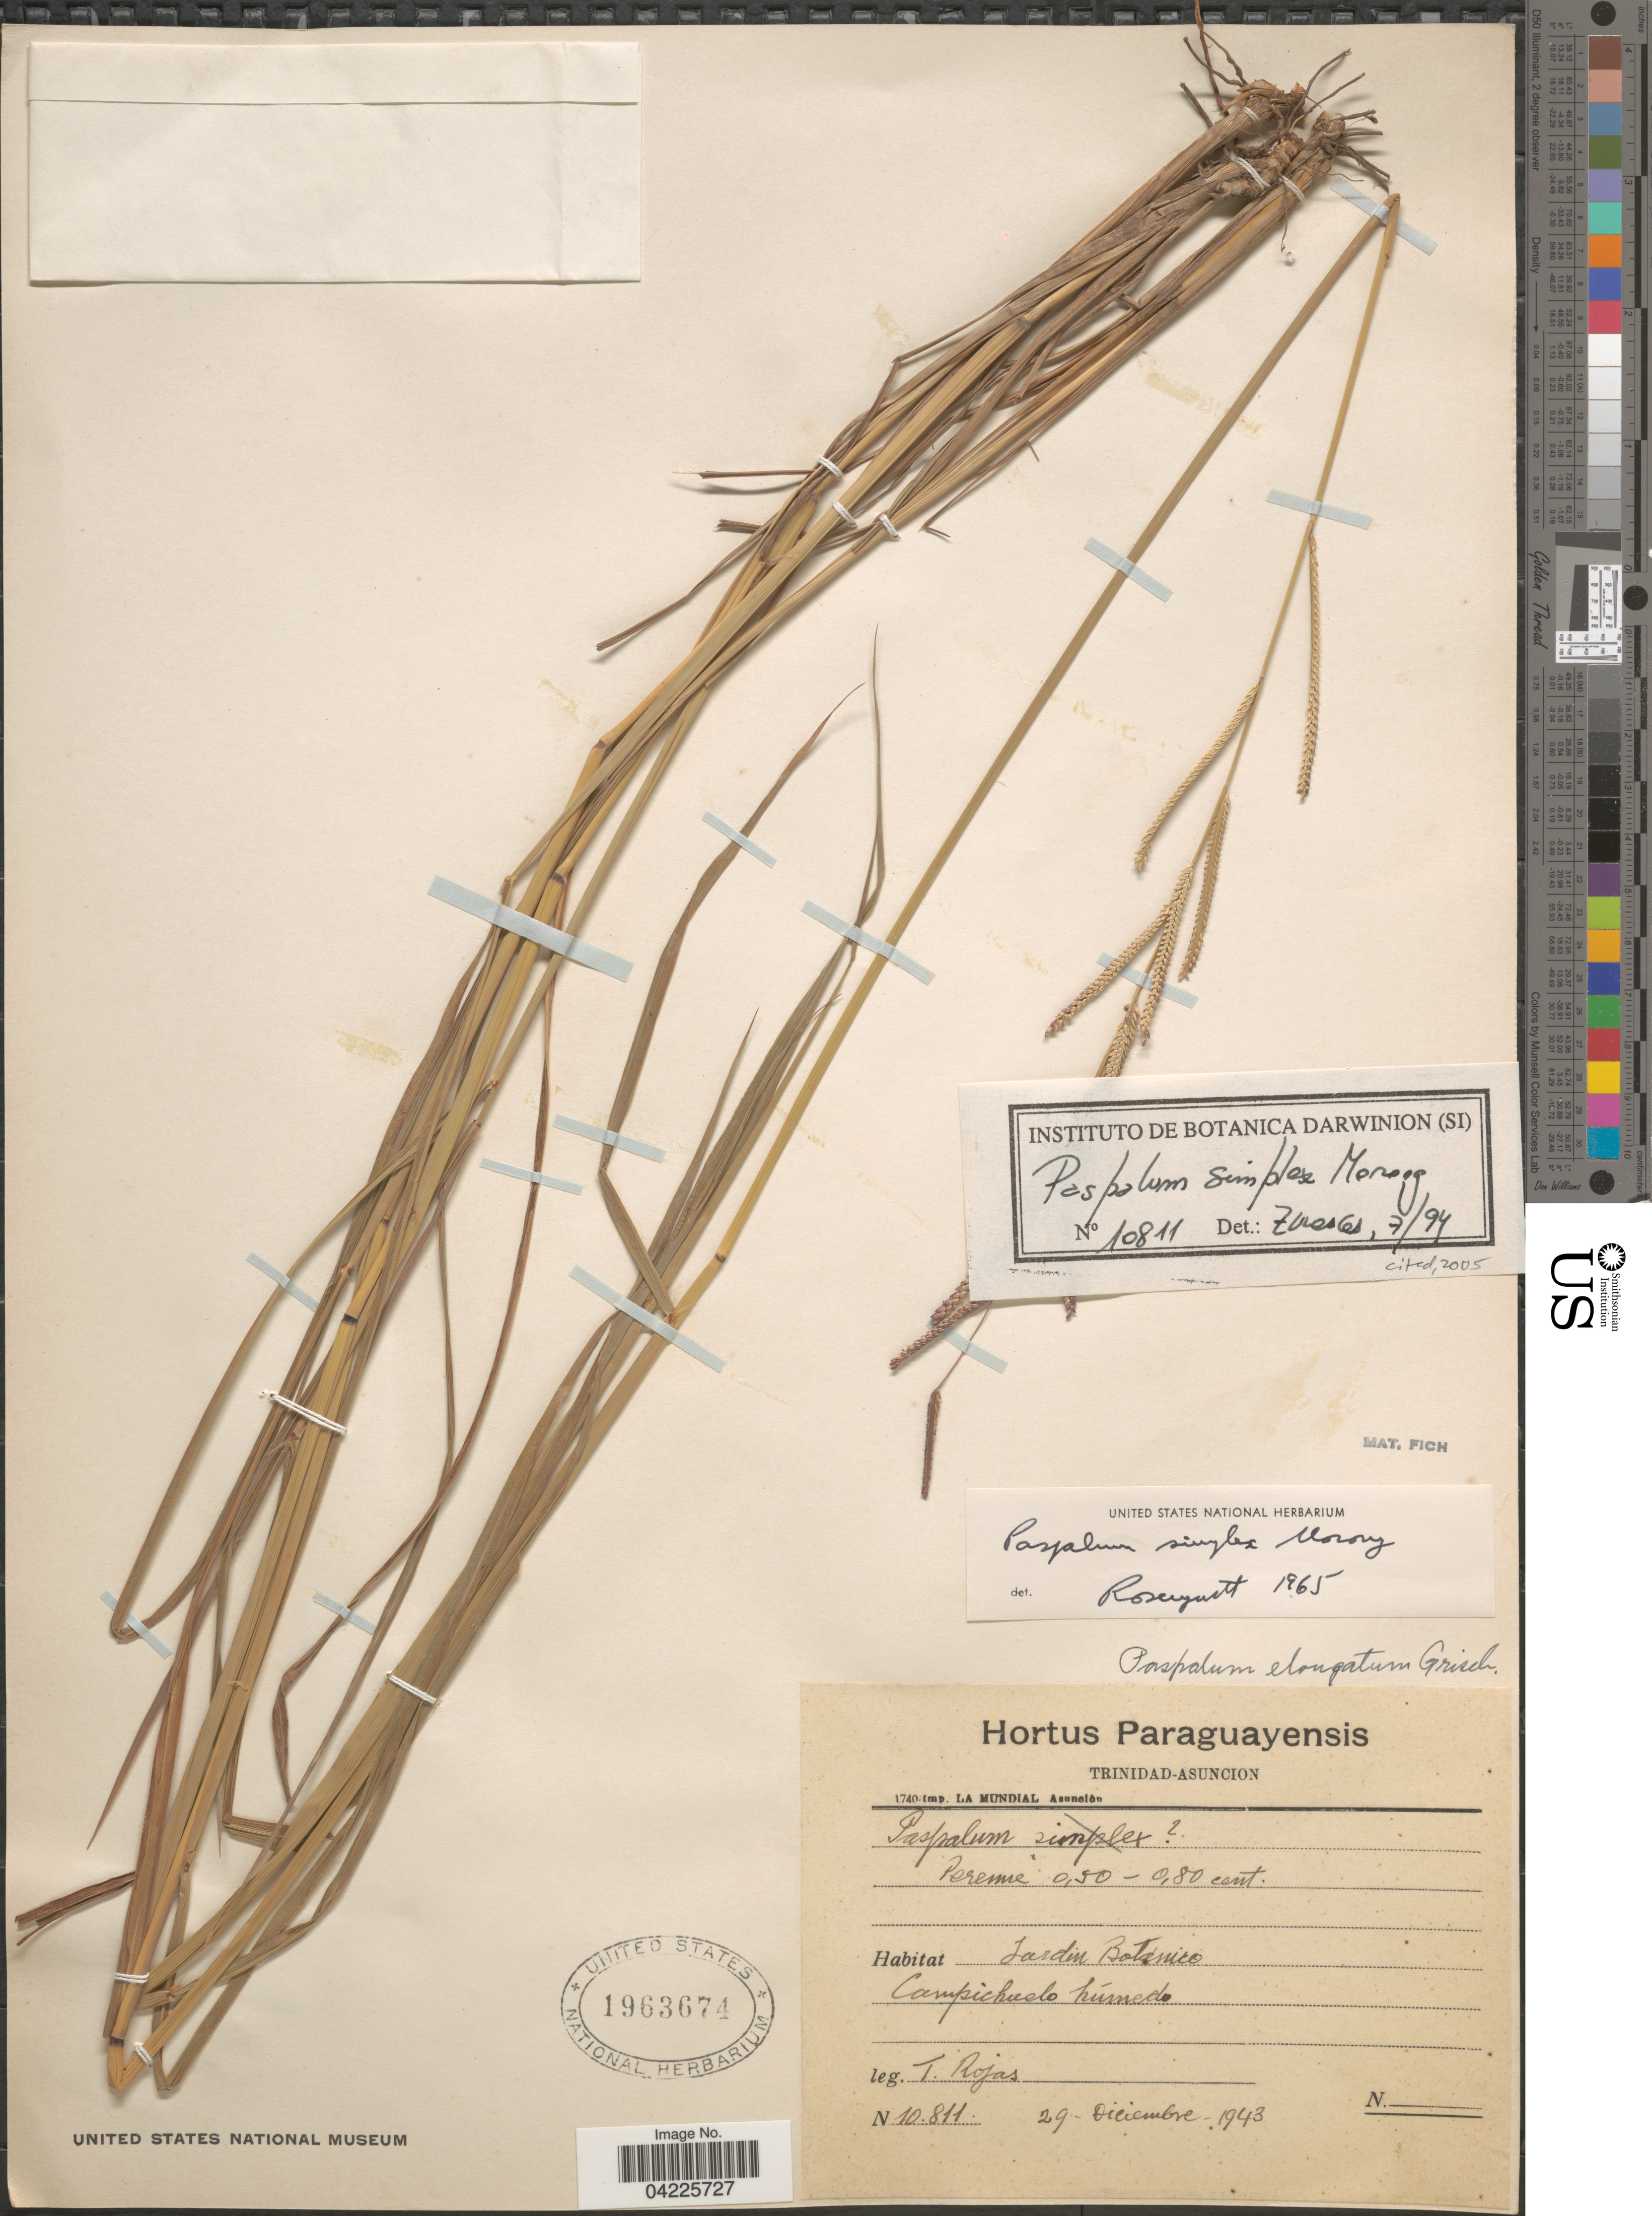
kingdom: Plantae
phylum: Tracheophyta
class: Liliopsida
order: Poales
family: Poaceae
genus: Paspalum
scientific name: Paspalum simplex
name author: Morong in Morong & Britton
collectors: T. Rojas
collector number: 10811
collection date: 1943-12-29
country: Paraguay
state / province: Asuncion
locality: Jardin Botanico.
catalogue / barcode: US 1963674